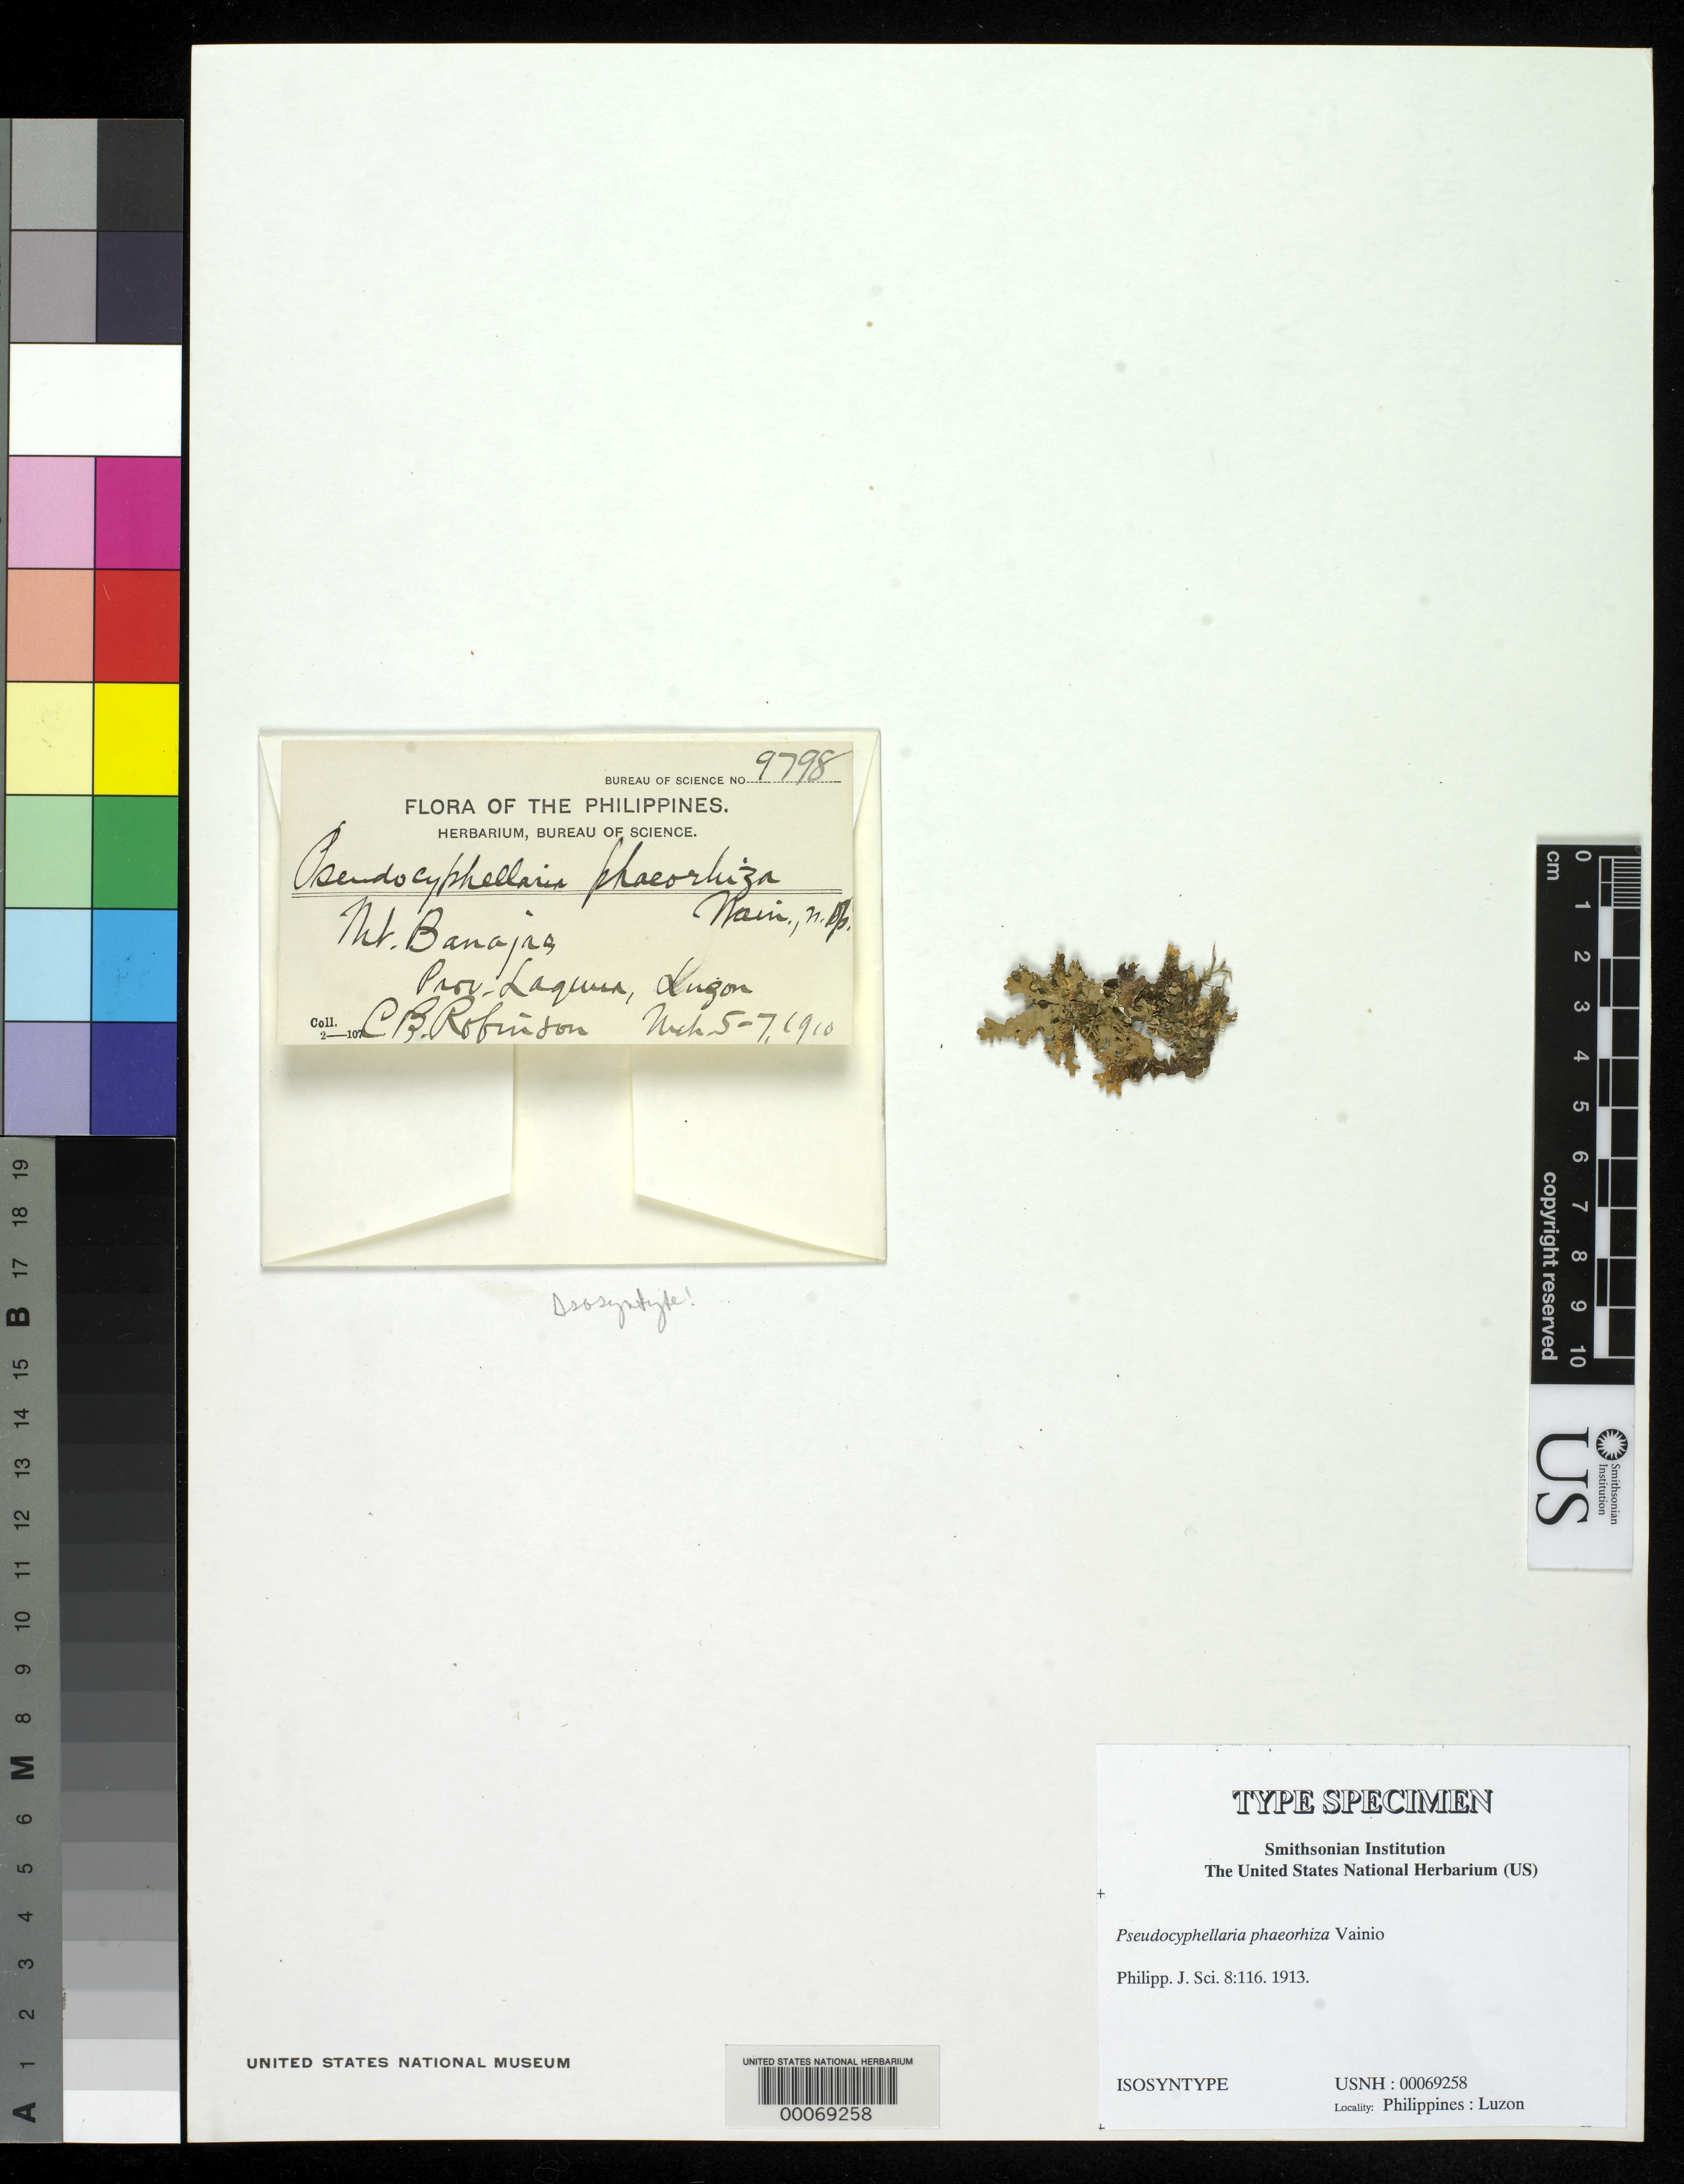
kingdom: Fungi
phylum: Ascomycota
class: Lecanoromycetes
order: Peltigerales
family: Lobariaceae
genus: Pseudocyphellaria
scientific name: Pseudocyphellaria phaeorhiza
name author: Vain.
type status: Isosyntype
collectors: C. Robinson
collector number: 9798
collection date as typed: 05 Mar 1910 to 07 Mar 1910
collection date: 1910-03-05/1910-03-07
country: Philippines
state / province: Calabarzon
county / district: Laguna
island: Luzon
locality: Mt. Banajia.